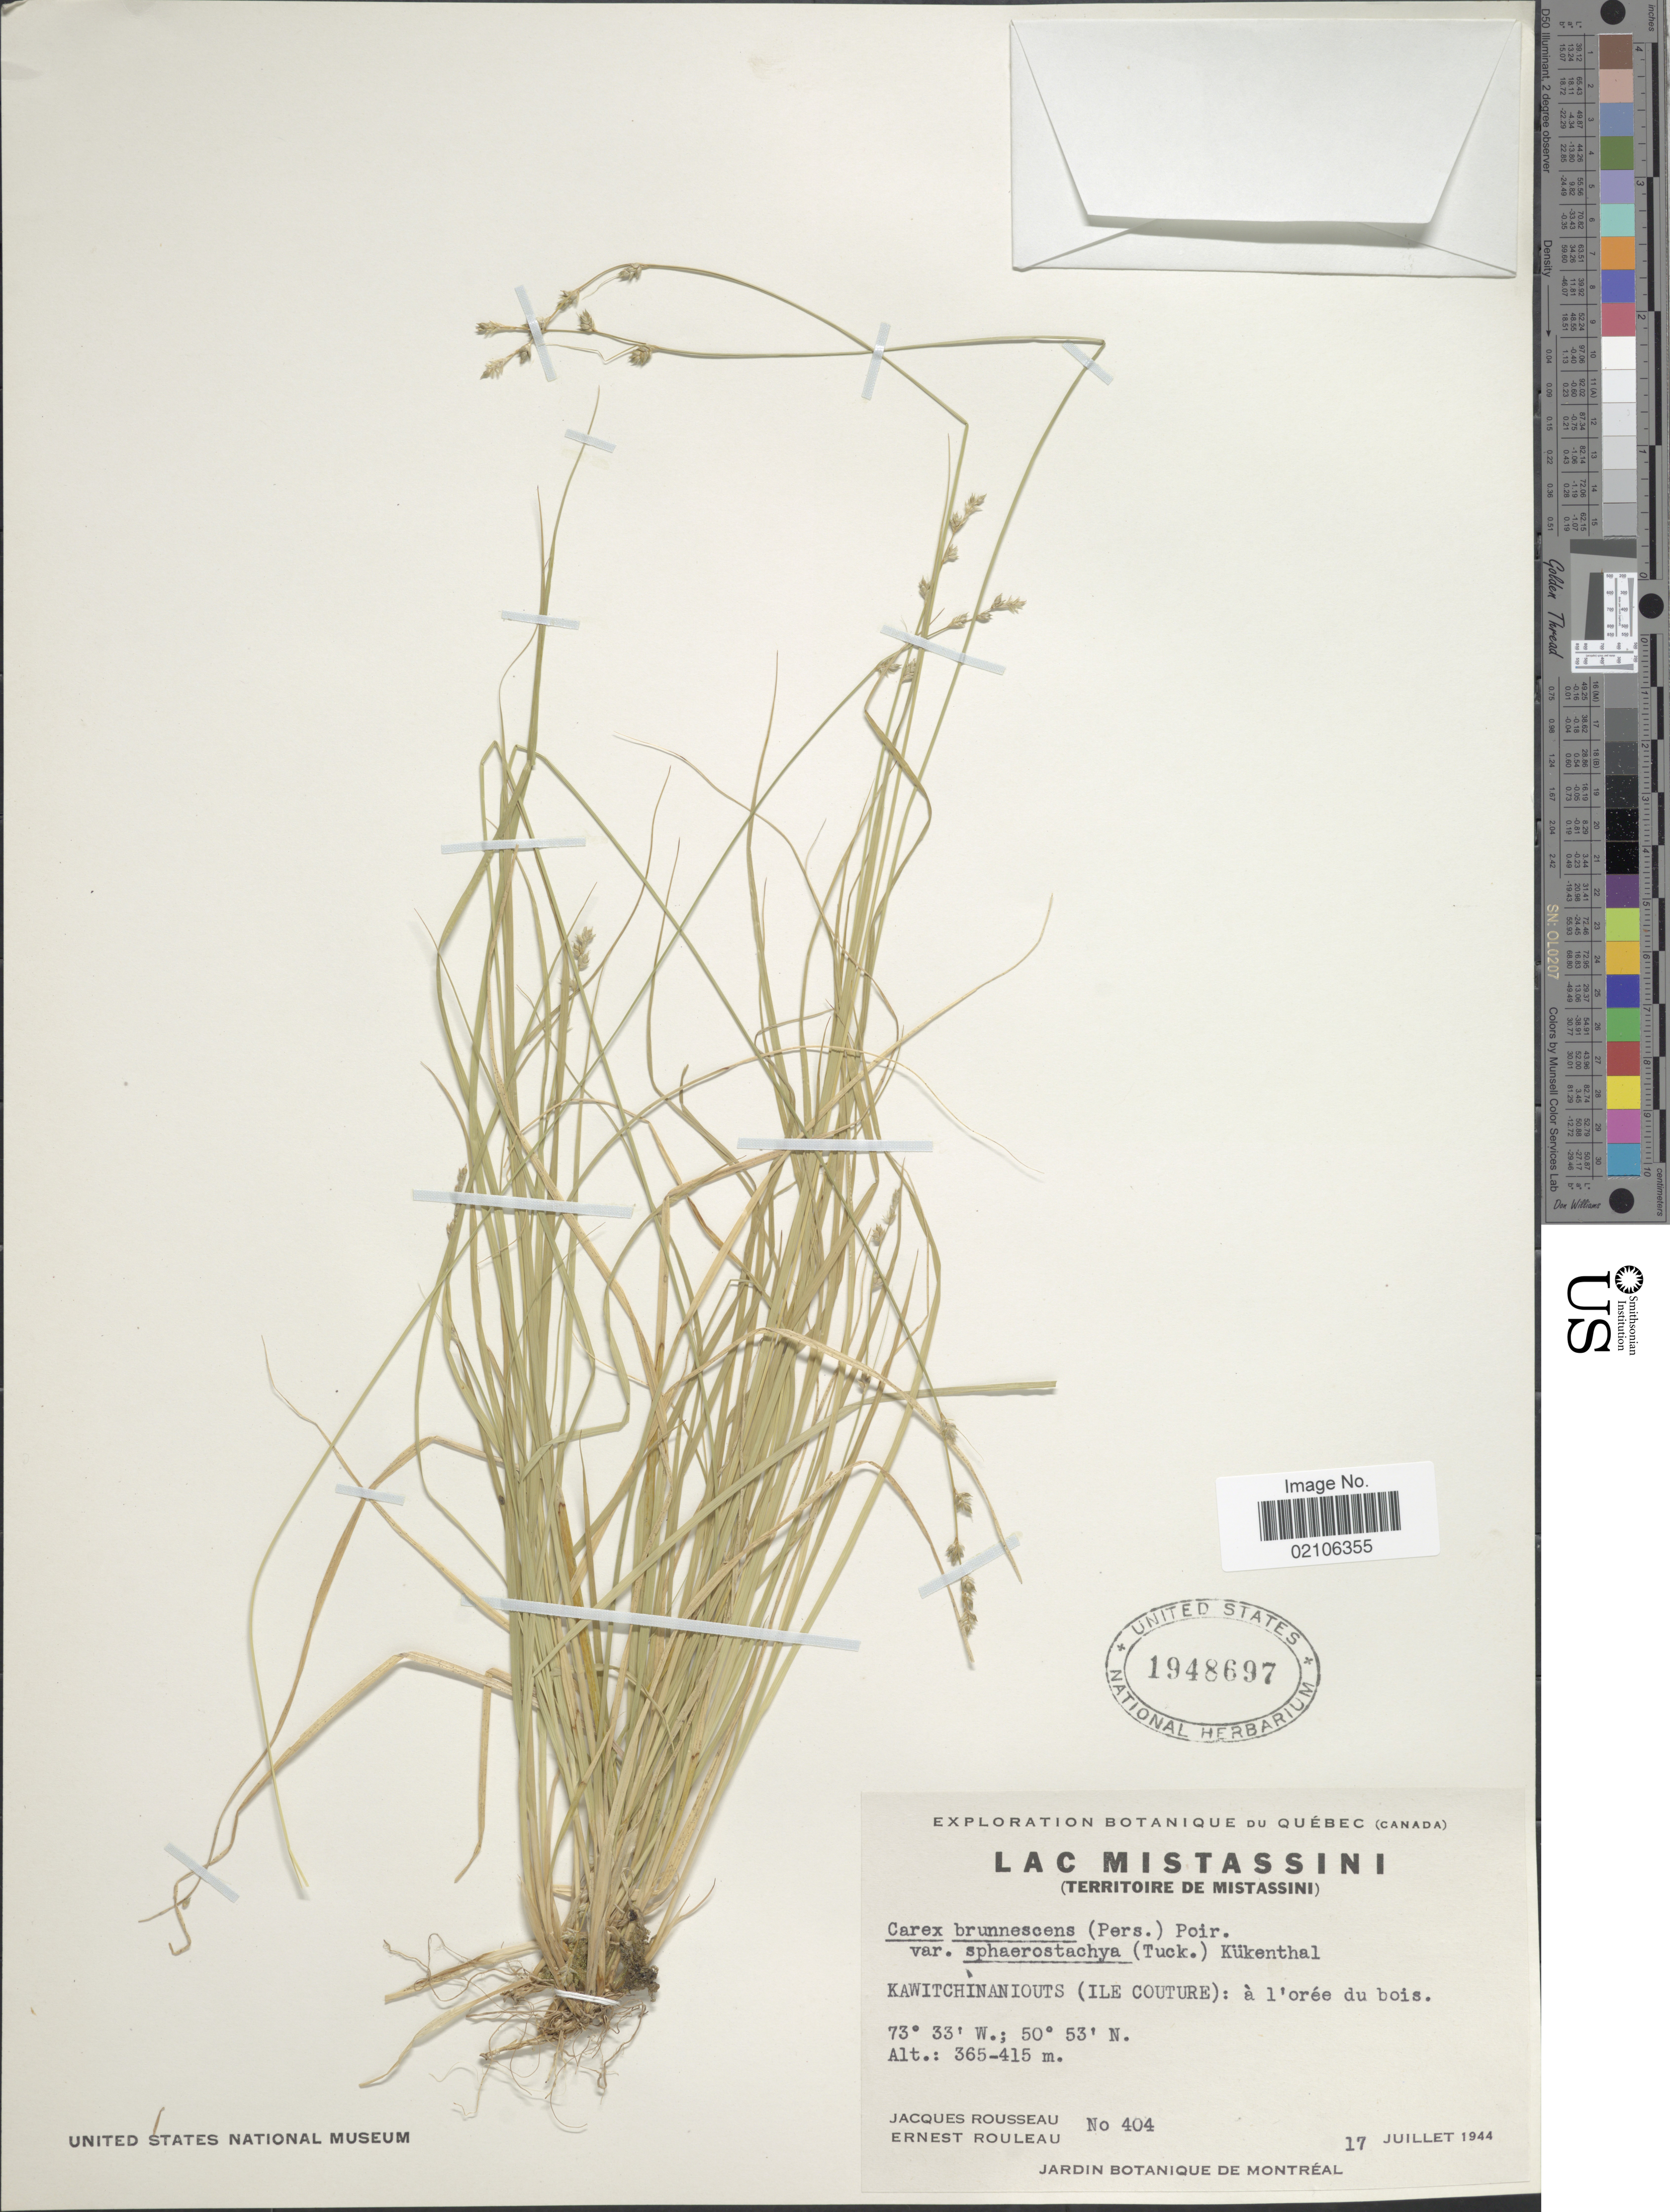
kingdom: Plantae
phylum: Tracheophyta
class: Liliopsida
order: Poales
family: Cyperaceae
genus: Carex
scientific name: Carex brunnescens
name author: (Pers.) Poir.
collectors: J. Rousseau & E. Rouleau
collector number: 404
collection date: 1944-07-17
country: Canada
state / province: Quebec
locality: Botanique du Quebec, Lac Mistassini (Territoire de Mistassini), Kawitchinaniouts (Ile Couture): a l'oree du bois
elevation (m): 365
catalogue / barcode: US 1948697